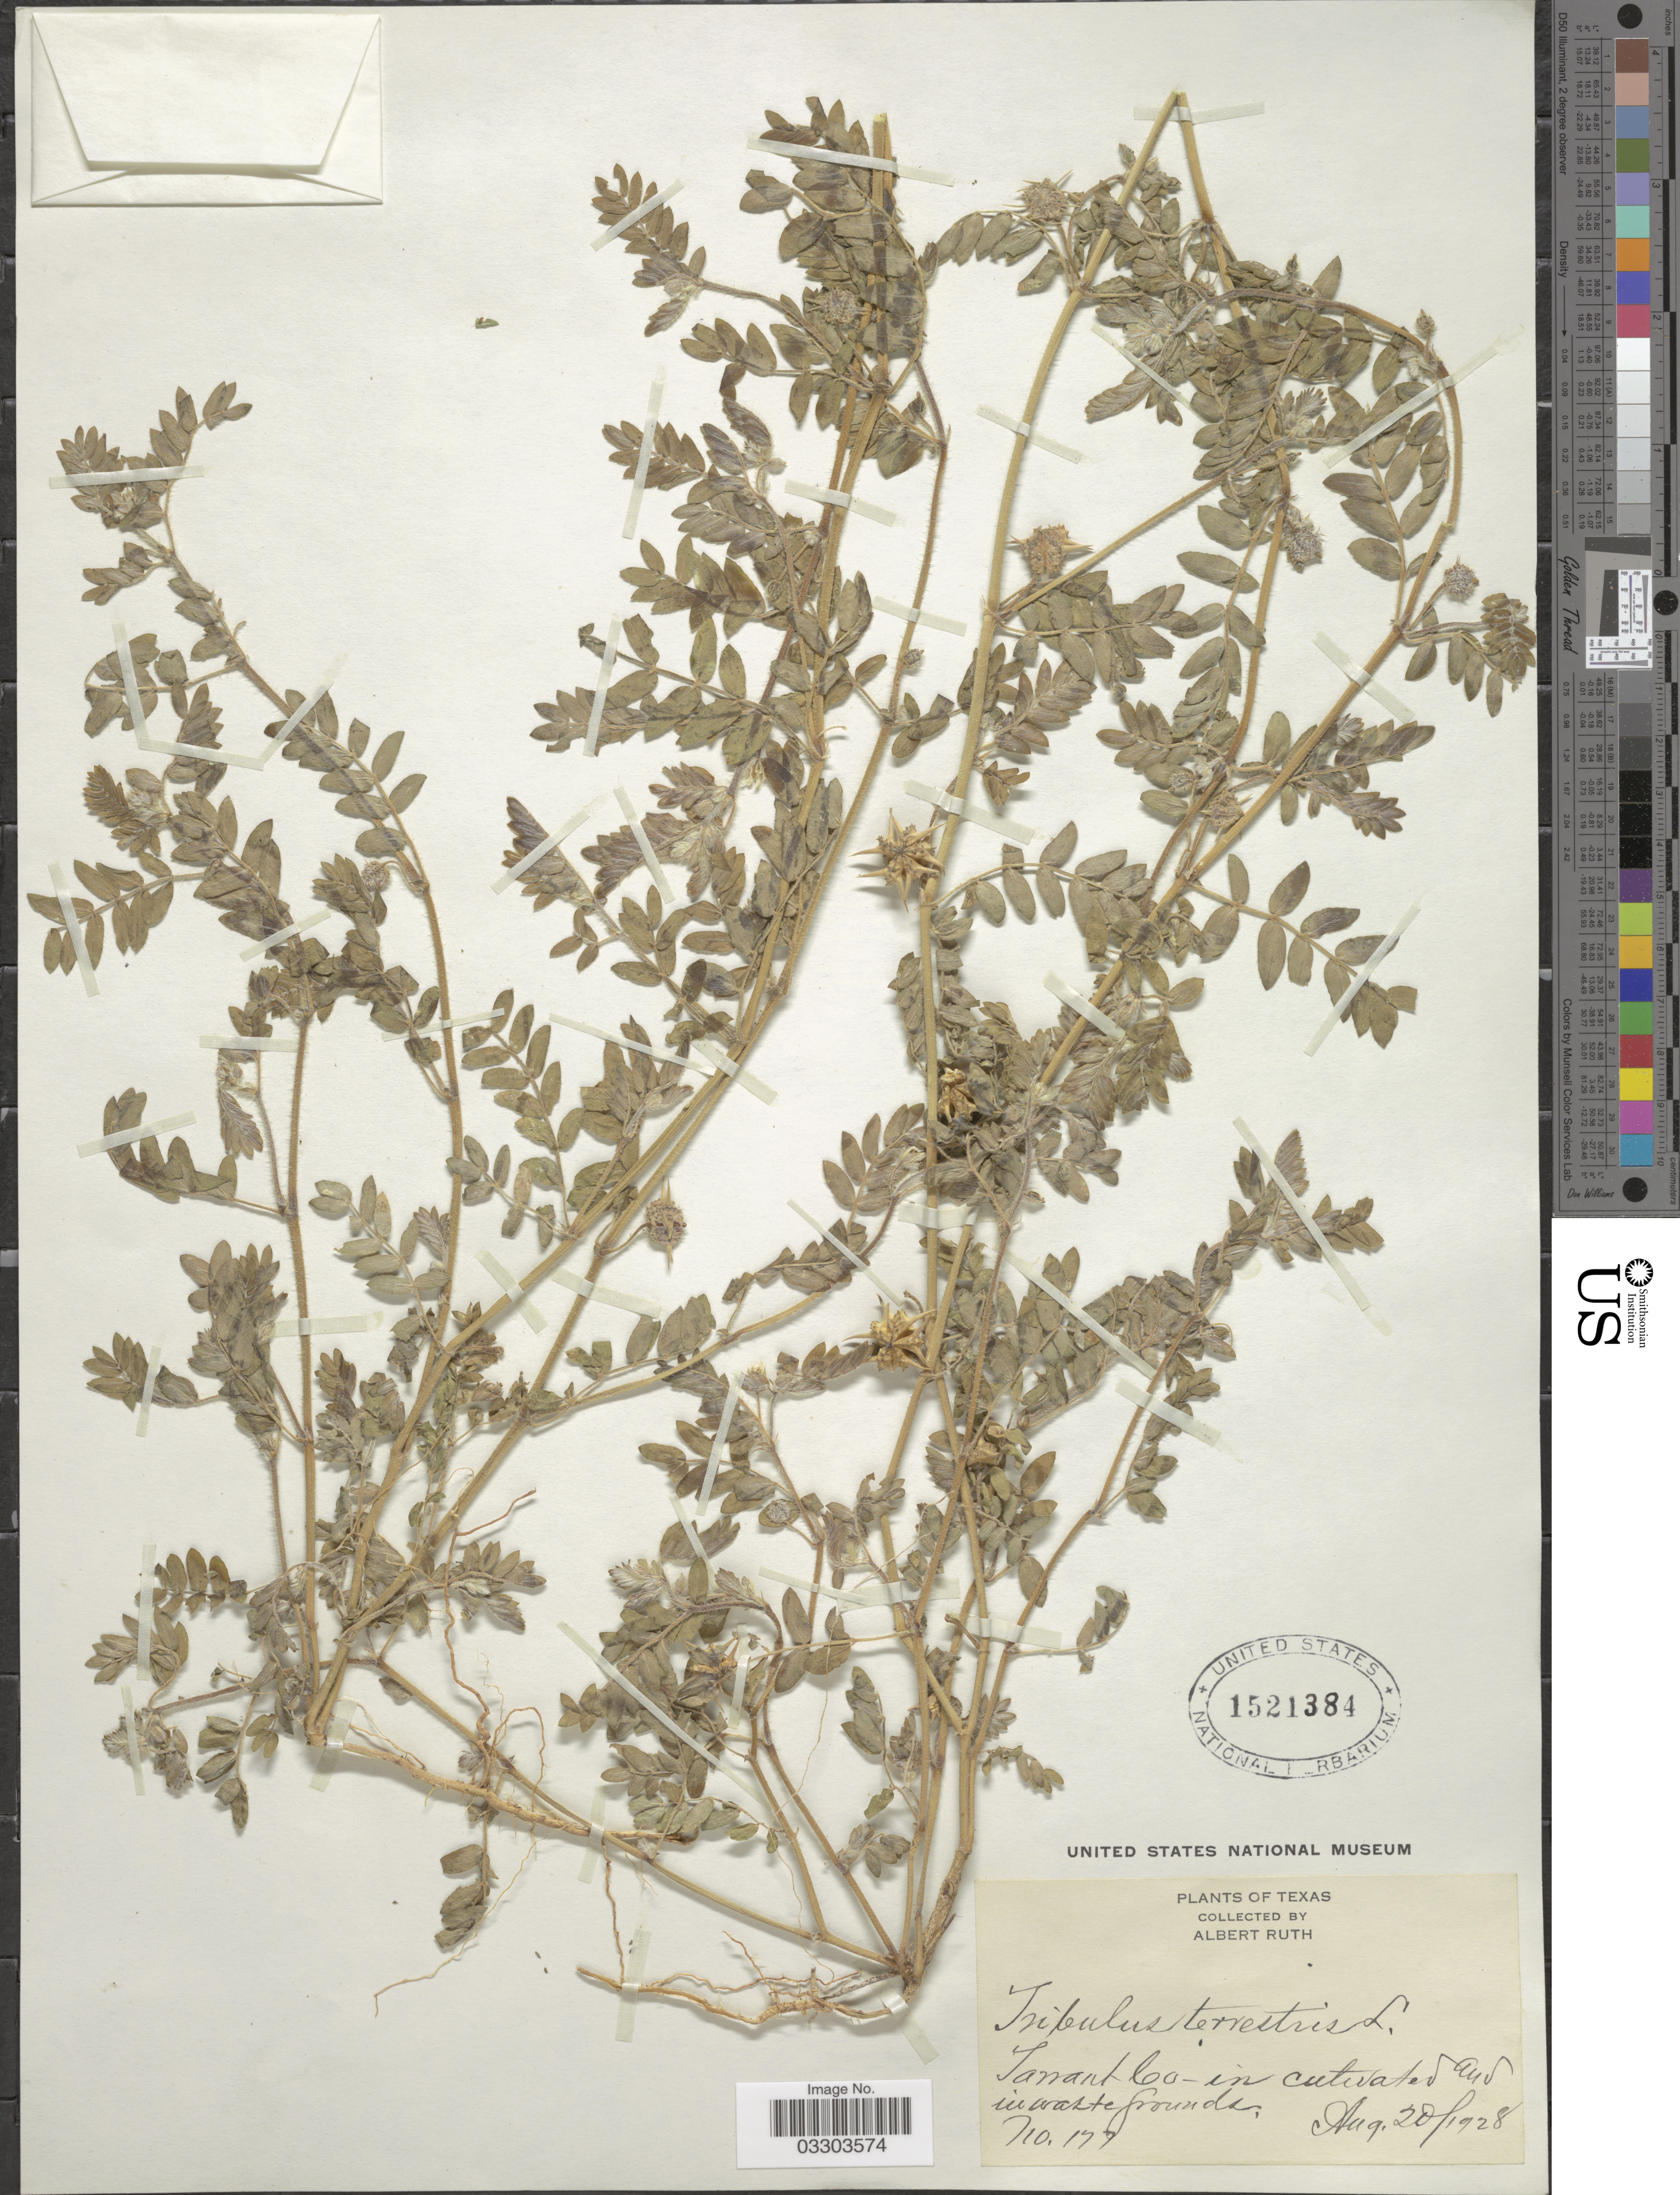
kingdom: Plantae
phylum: Tracheophyta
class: Magnoliopsida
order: Zygophyllales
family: Zygophyllaceae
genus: Tribulus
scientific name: Tribulus terrestris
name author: L.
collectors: A. Ruth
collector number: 177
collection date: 1928-08-20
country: United States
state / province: Texas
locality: Tarrant Co.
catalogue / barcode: US 1521384